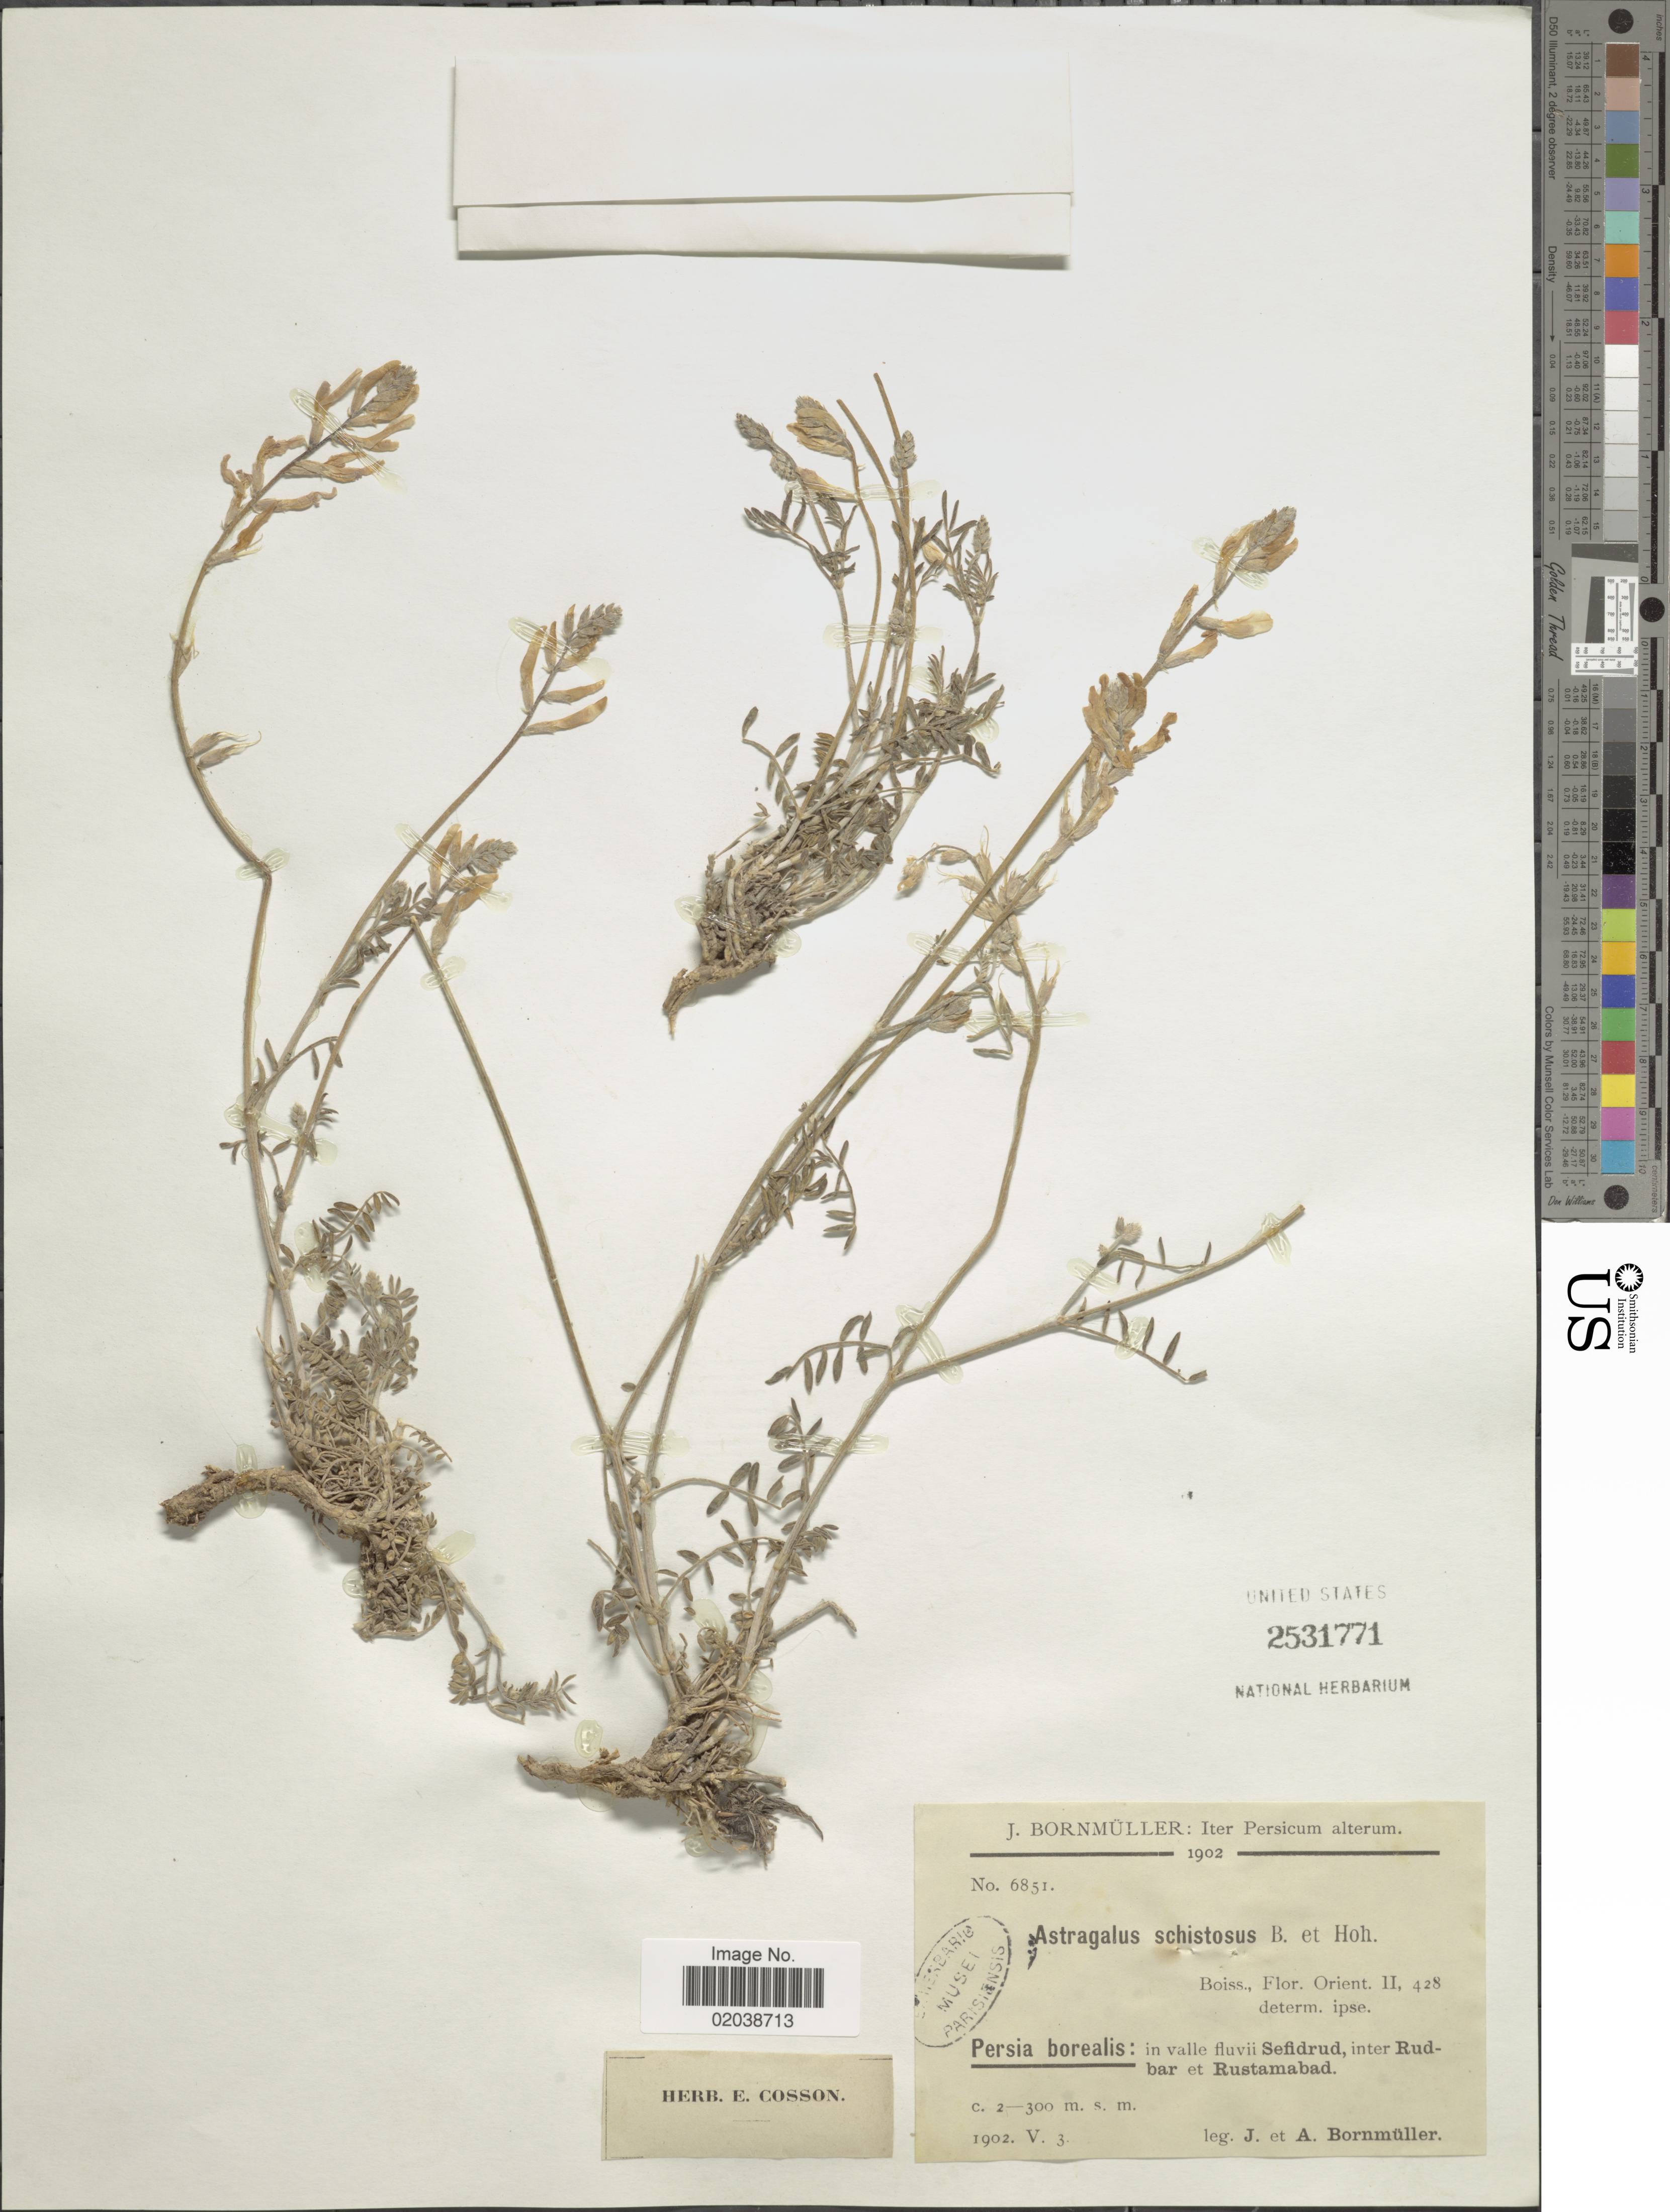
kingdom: Plantae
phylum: Tracheophyta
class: Magnoliopsida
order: Fabales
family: Fabaceae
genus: Astragalus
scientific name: Astragalus schistosus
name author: Boiss. & Hohen.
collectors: J. Bornmüller & A. Bornmüller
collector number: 6851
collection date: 1902-05-03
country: Iran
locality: Persia borealis: in valle fluvii Sefidrud, inter Rudvar et Rustamabad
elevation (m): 200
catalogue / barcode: US 2531771